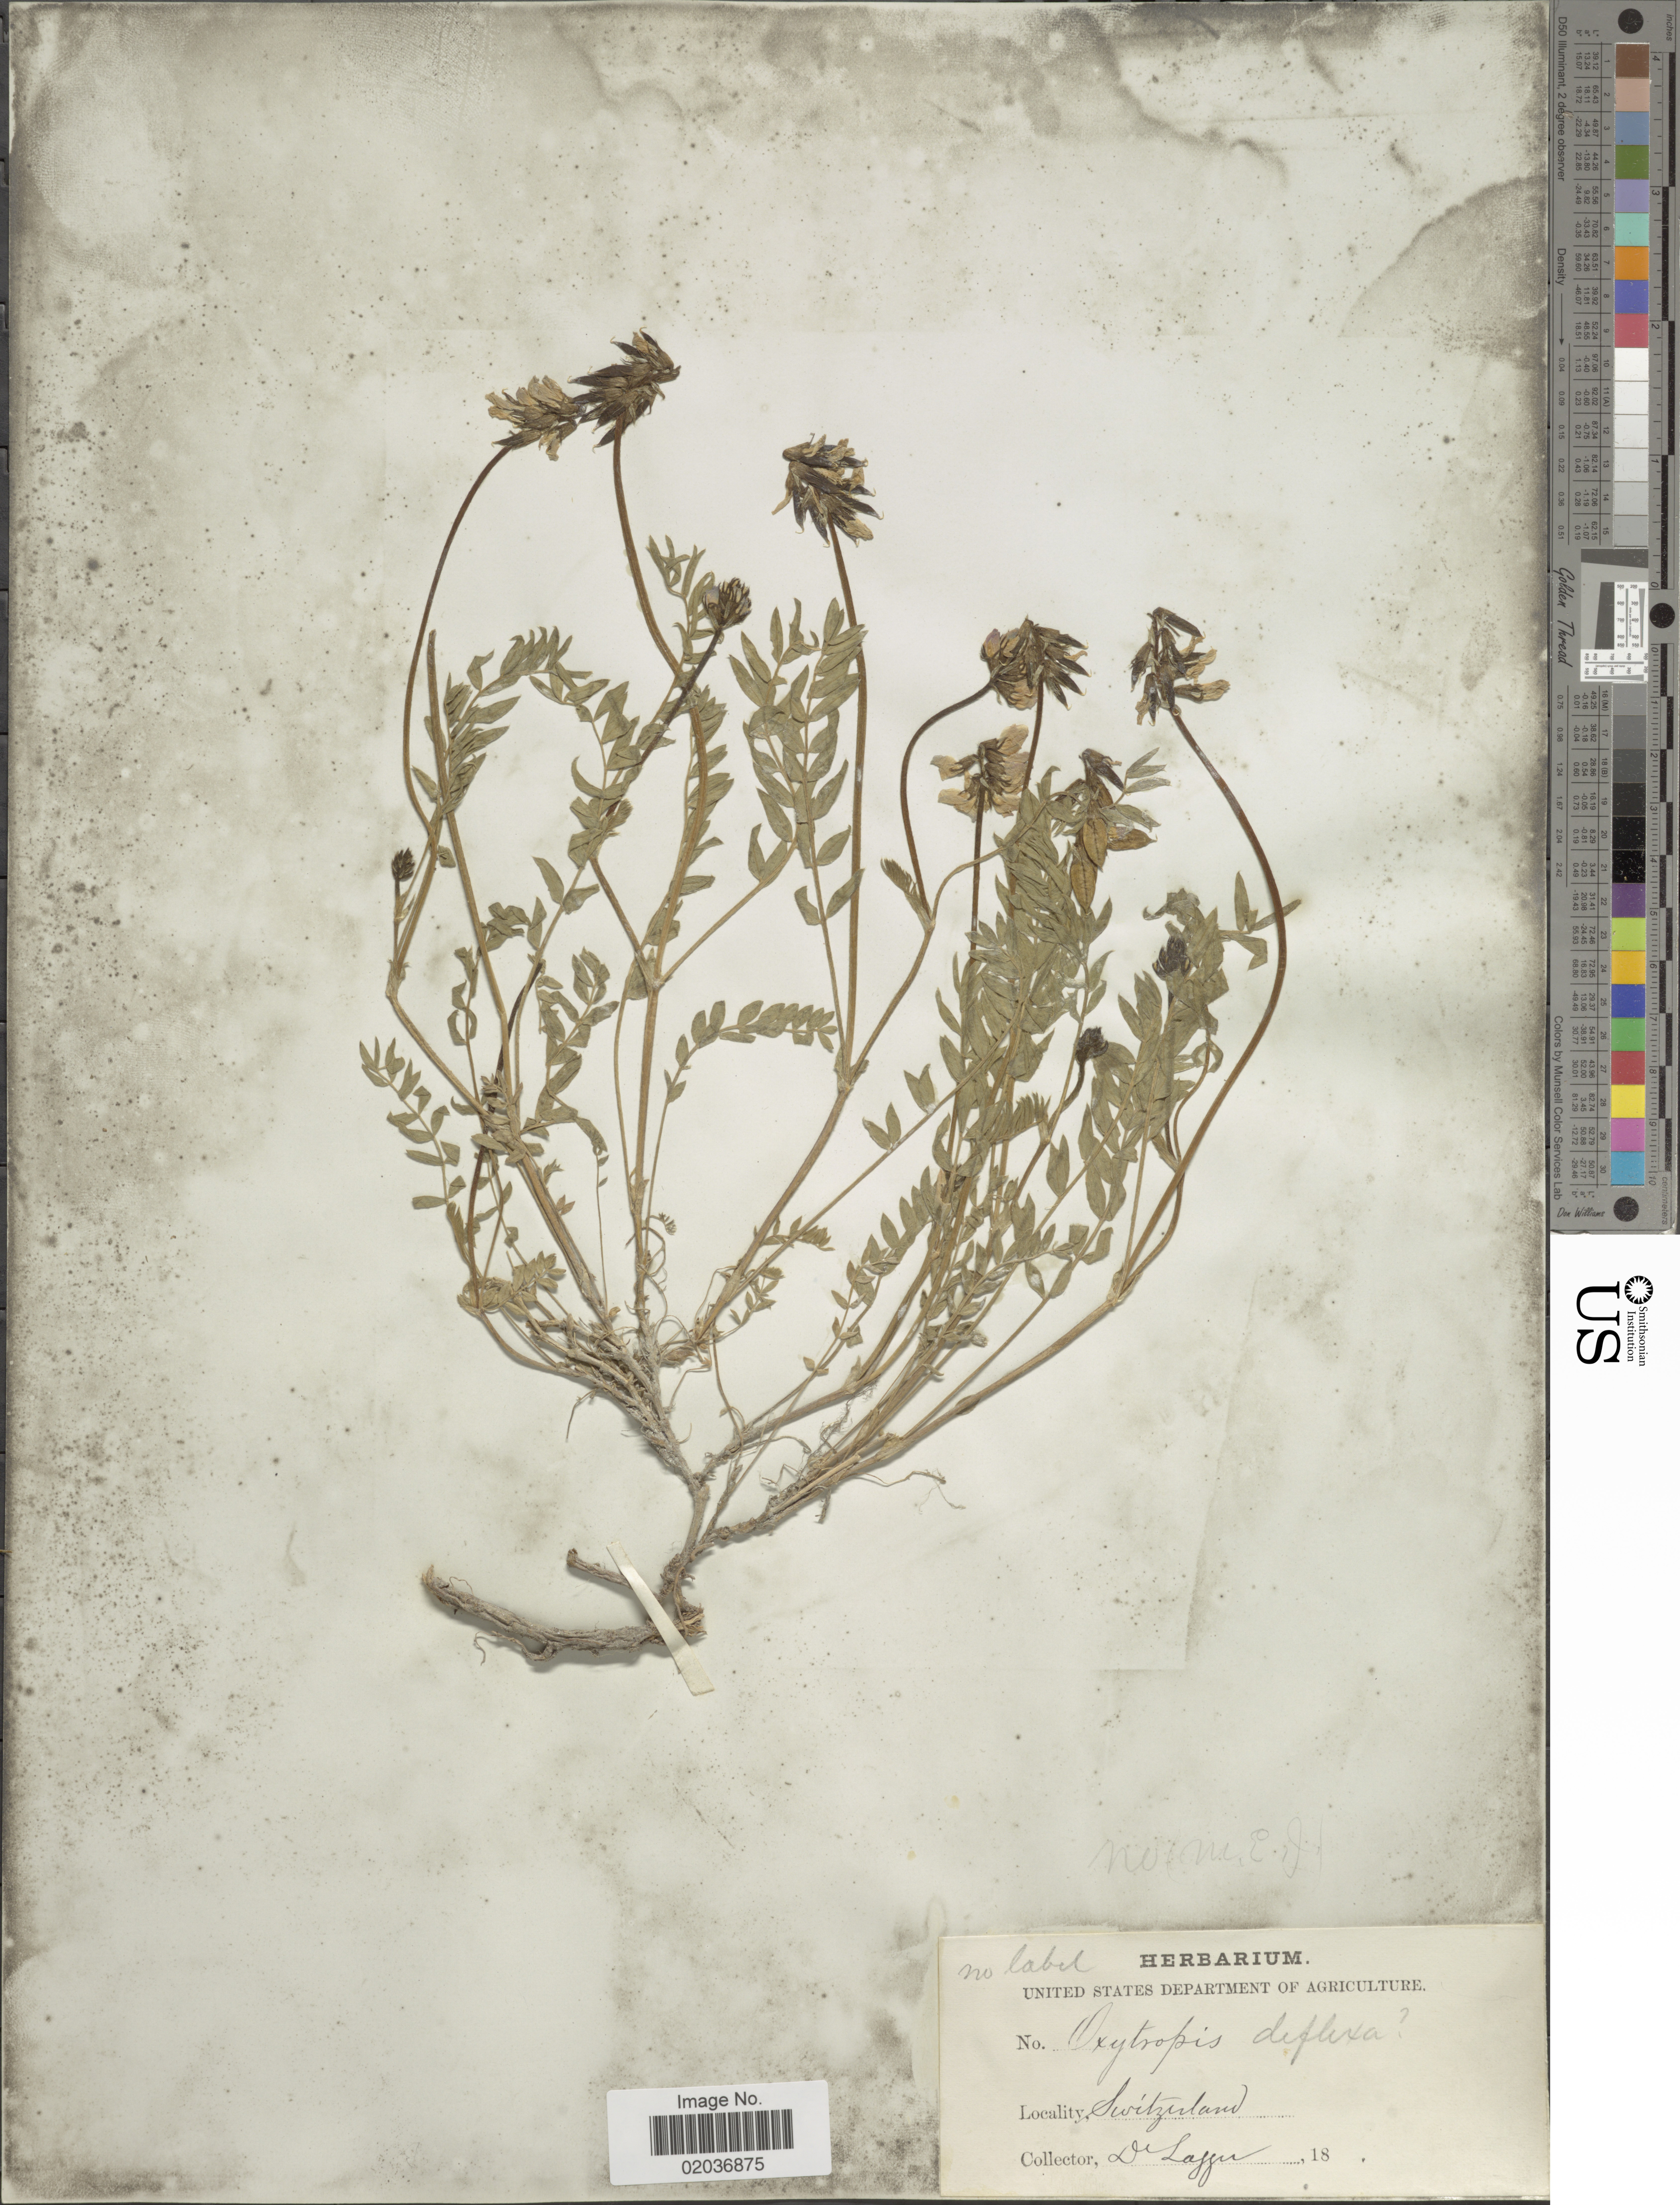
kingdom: Plantae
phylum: Tracheophyta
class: Magnoliopsida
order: Fabales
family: Fabaceae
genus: Astragalus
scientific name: Astragalus alpinus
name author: L.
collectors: F. J. Lagger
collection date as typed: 18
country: Switzerland